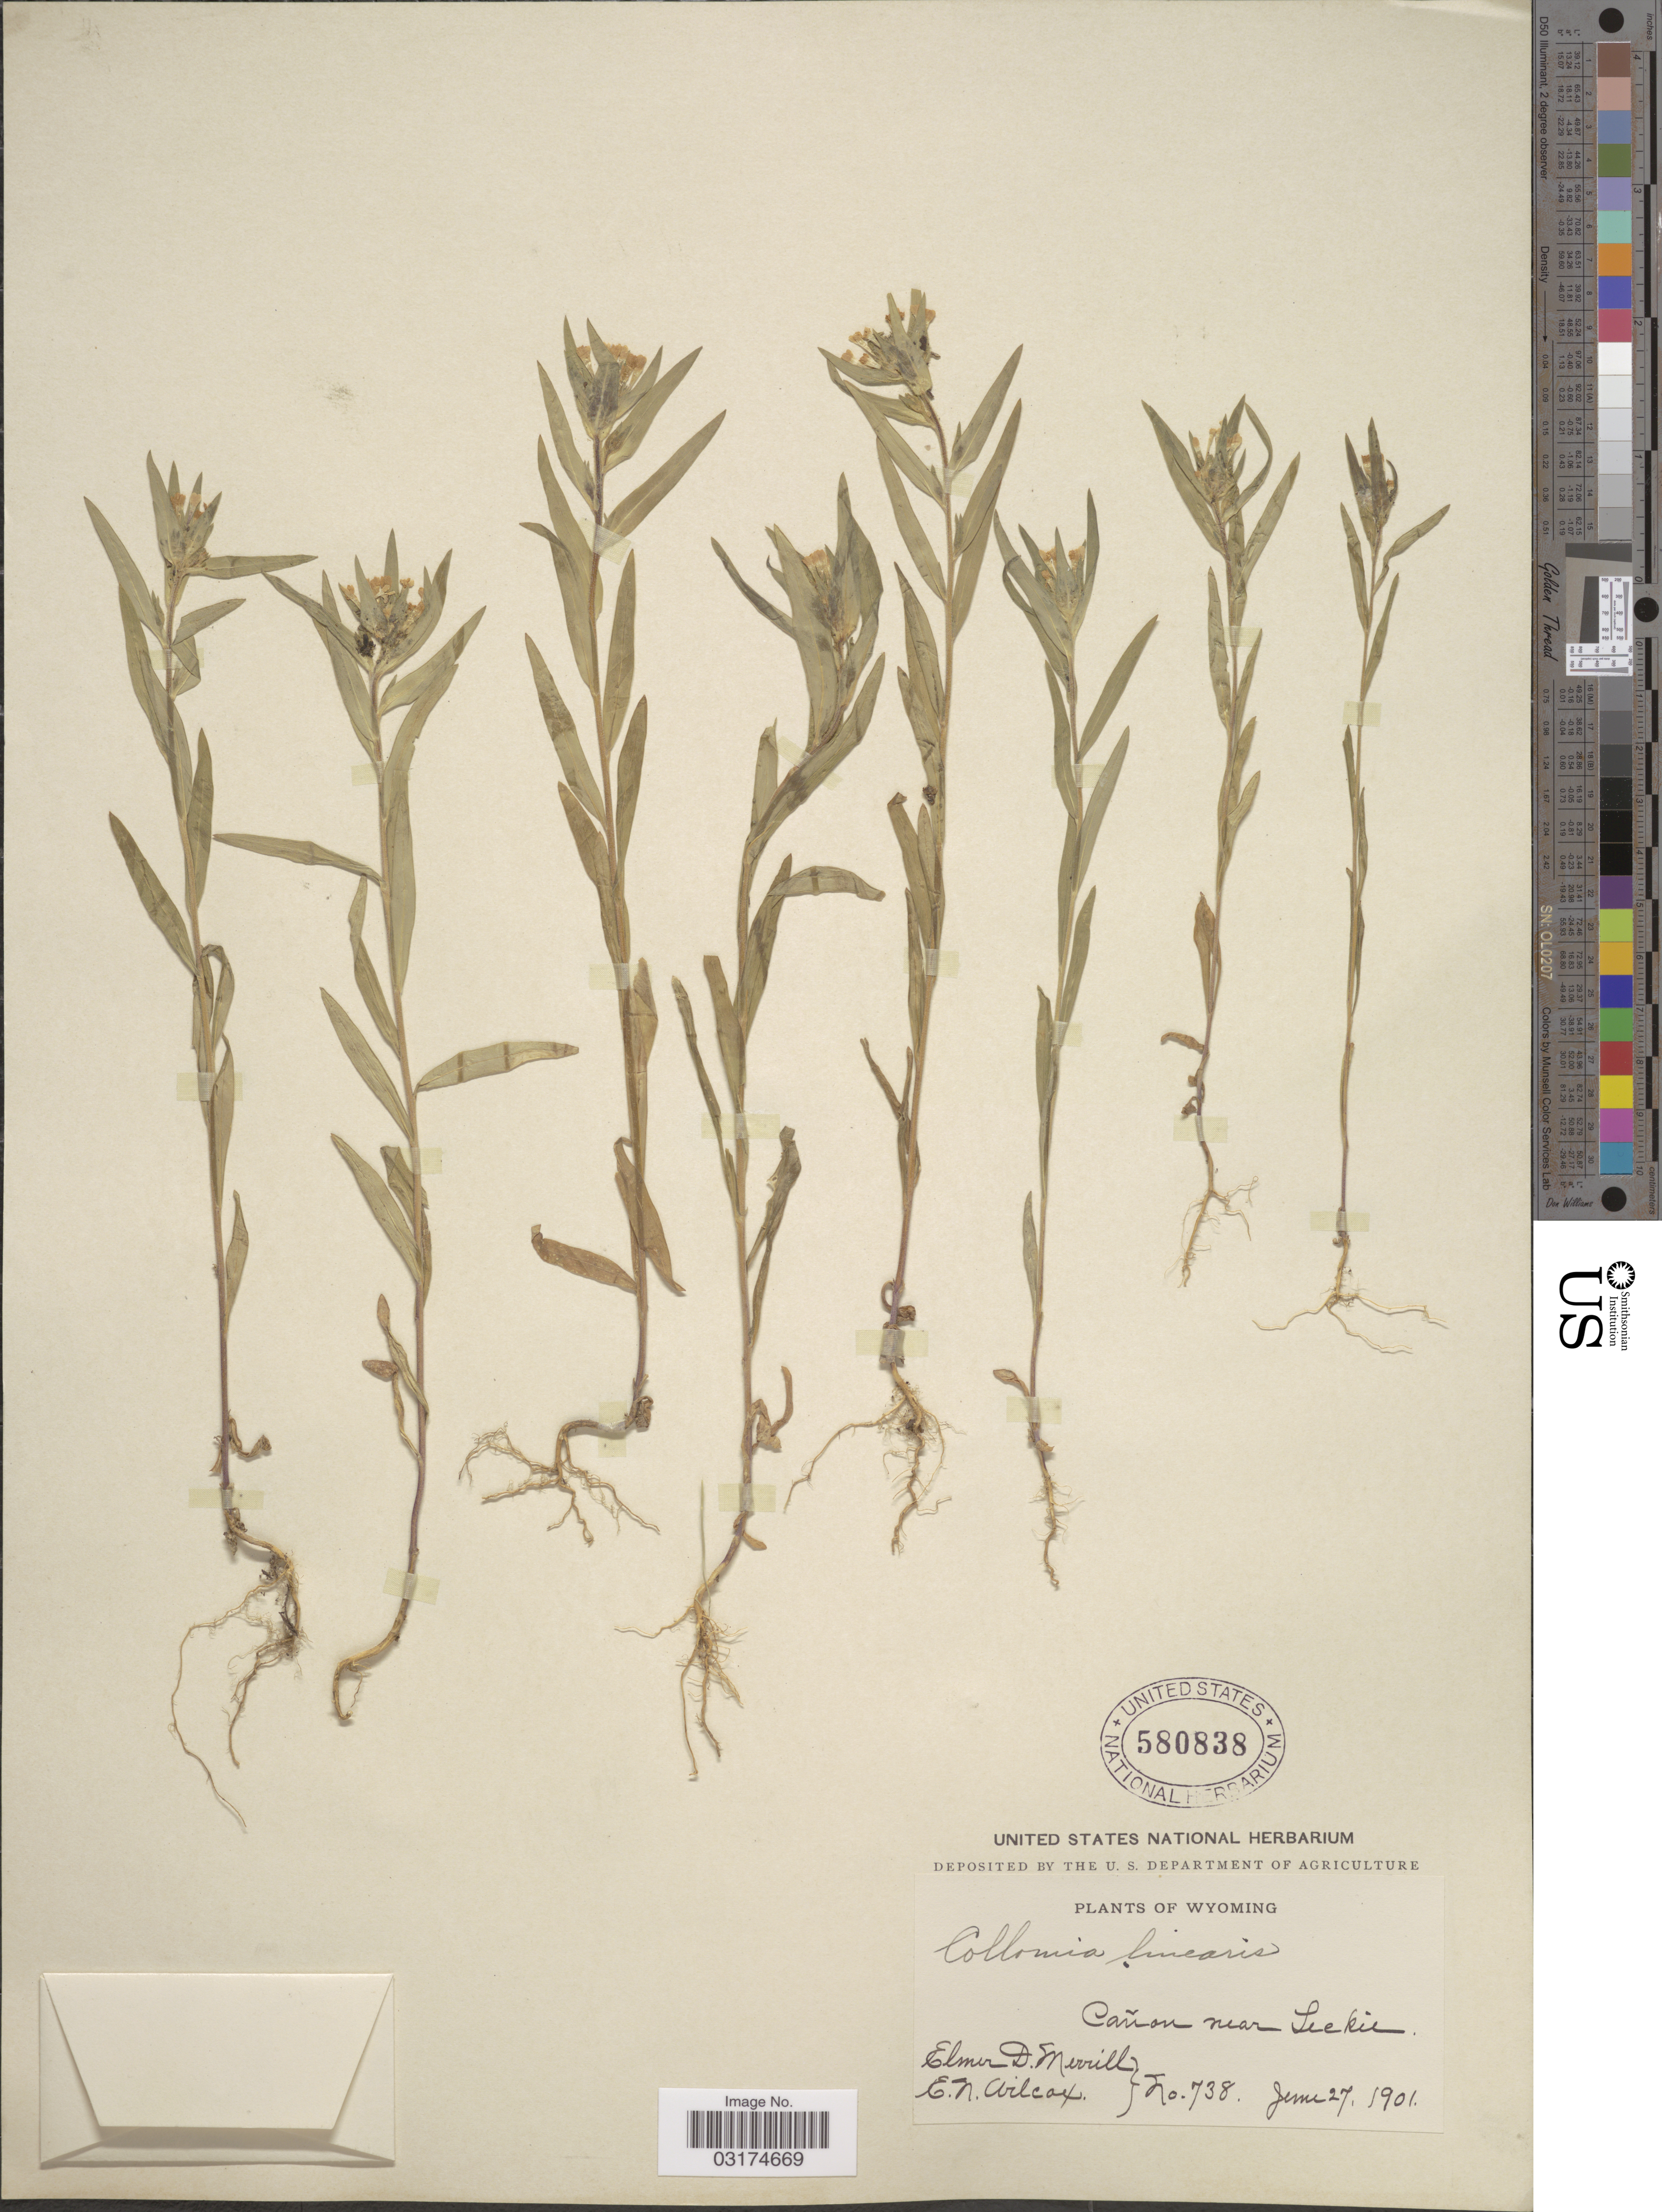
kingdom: Plantae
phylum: Tracheophyta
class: Magnoliopsida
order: Ericales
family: Polemoniaceae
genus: Collomia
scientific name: Collomia linearis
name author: Nutt.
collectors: E. D. Merrill & E. Wilcox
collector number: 738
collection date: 1901-06-27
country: United States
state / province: Wyoming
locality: Cañon near Leckie.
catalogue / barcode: US 580838